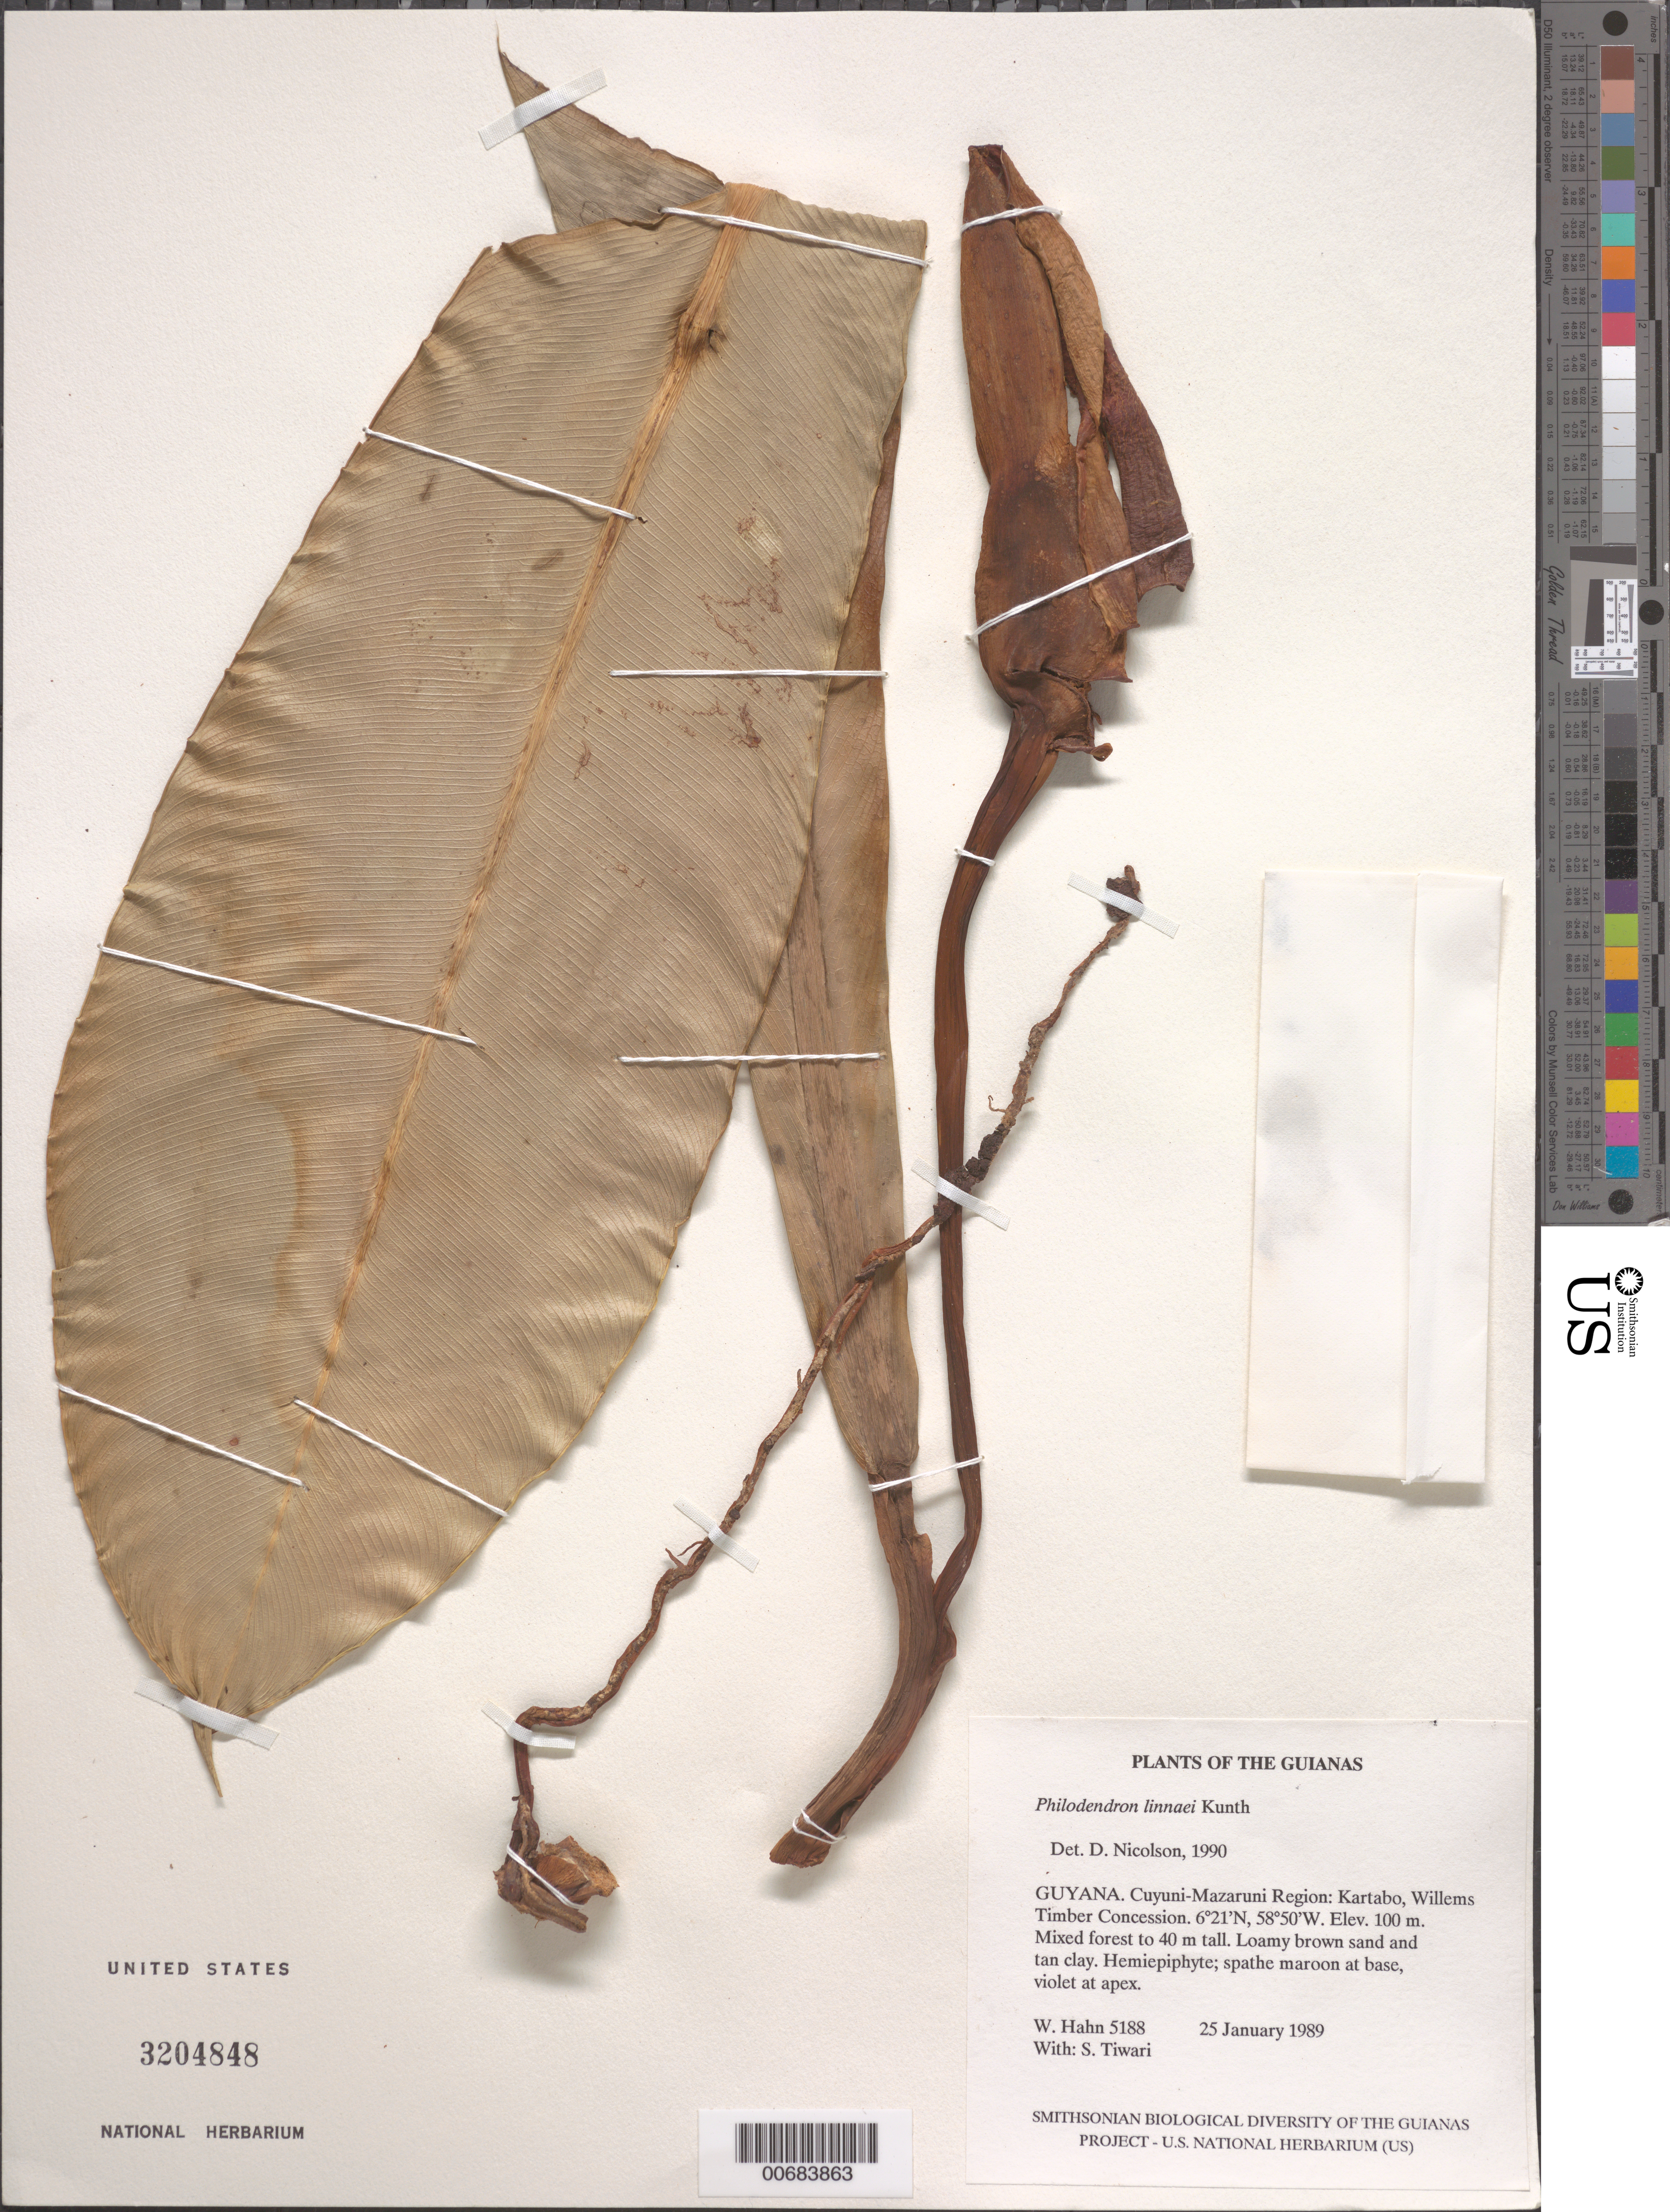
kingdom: Plantae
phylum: Tracheophyta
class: Liliopsida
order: Alismatales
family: Araceae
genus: Philodendron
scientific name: Philodendron linnaei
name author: Kunth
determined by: Nicolson, Dan H.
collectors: W. Hahn & S. Tiwari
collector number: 5188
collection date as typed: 25 January 1989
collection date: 1989-01-25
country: Guyana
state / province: Cuyuni-Mazaruni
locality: Kartabo, Willems Timber concession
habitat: Mixed forest to 40 m tall. Loamy brown sand and tan clay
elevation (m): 100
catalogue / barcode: US 3204848